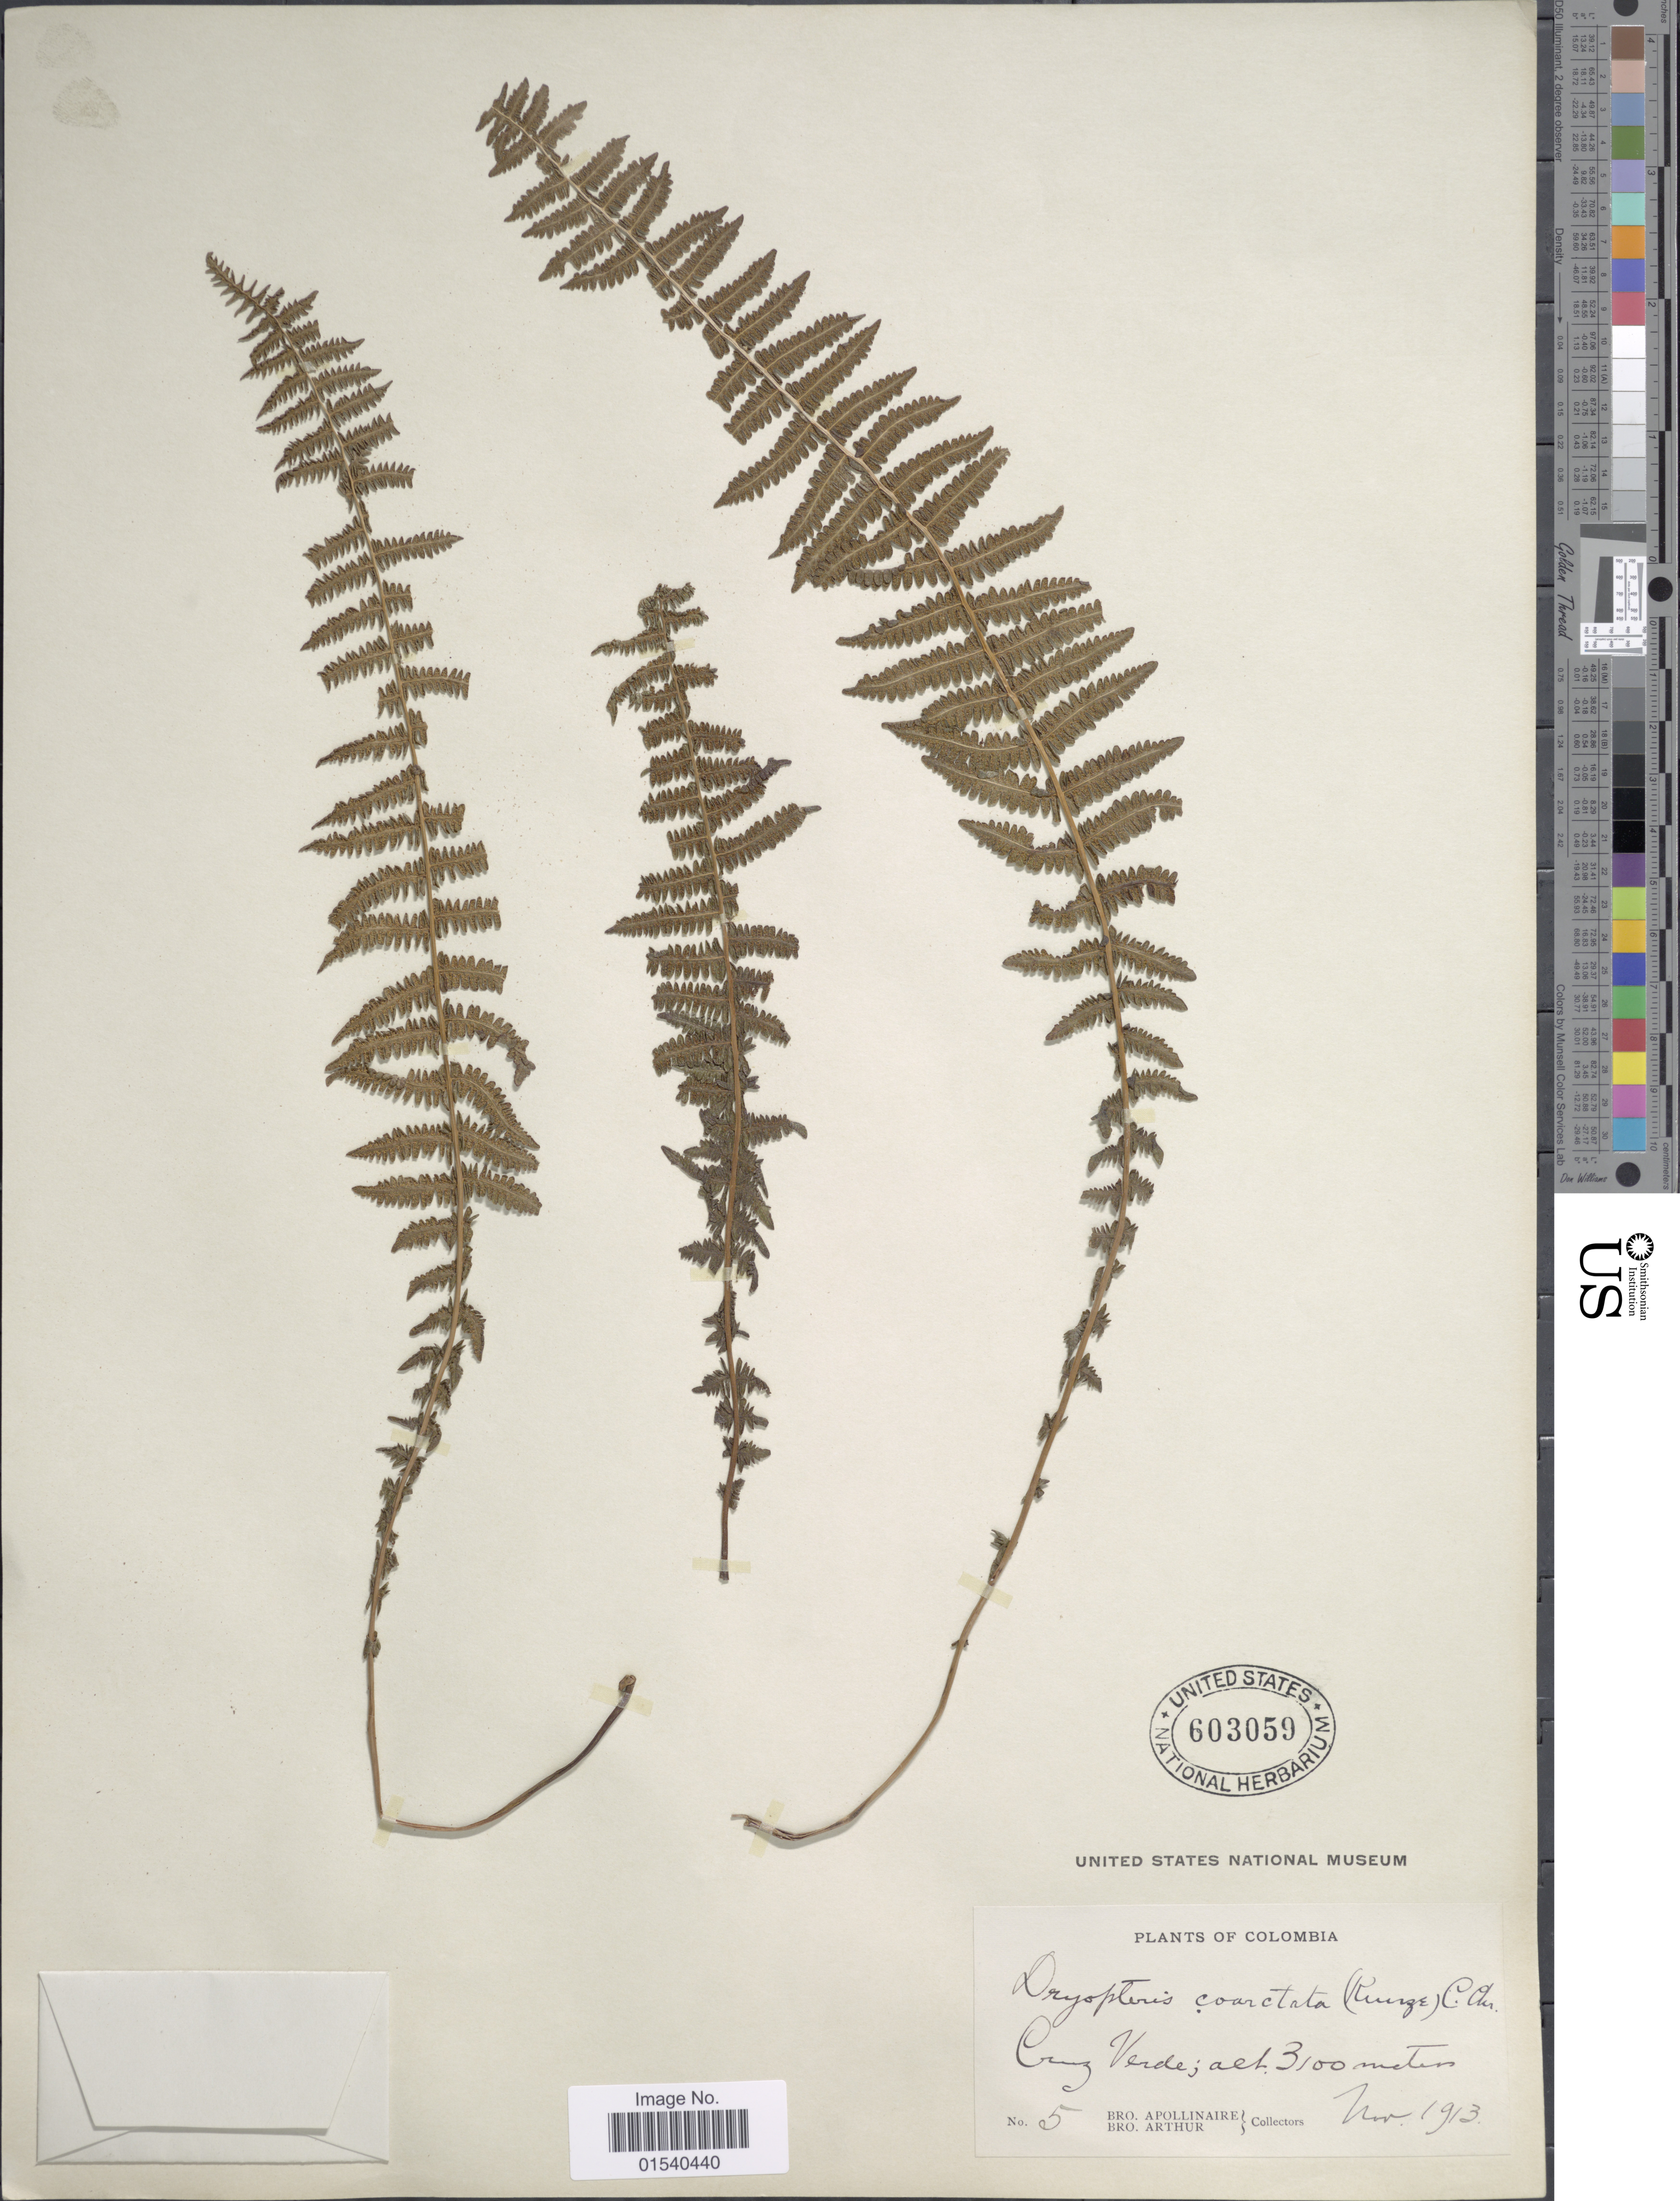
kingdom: Plantae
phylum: Tracheophyta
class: Polypodiopsida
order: Polypodiales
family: Thelypteridaceae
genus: Amauropelta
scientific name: Amauropelta opposita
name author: (Vahl) Pic. Serm.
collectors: Bro. Apollinaire & Bro. Arthur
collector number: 5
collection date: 1913-11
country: Colombia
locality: Cruz Verde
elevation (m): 3100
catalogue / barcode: US 603059